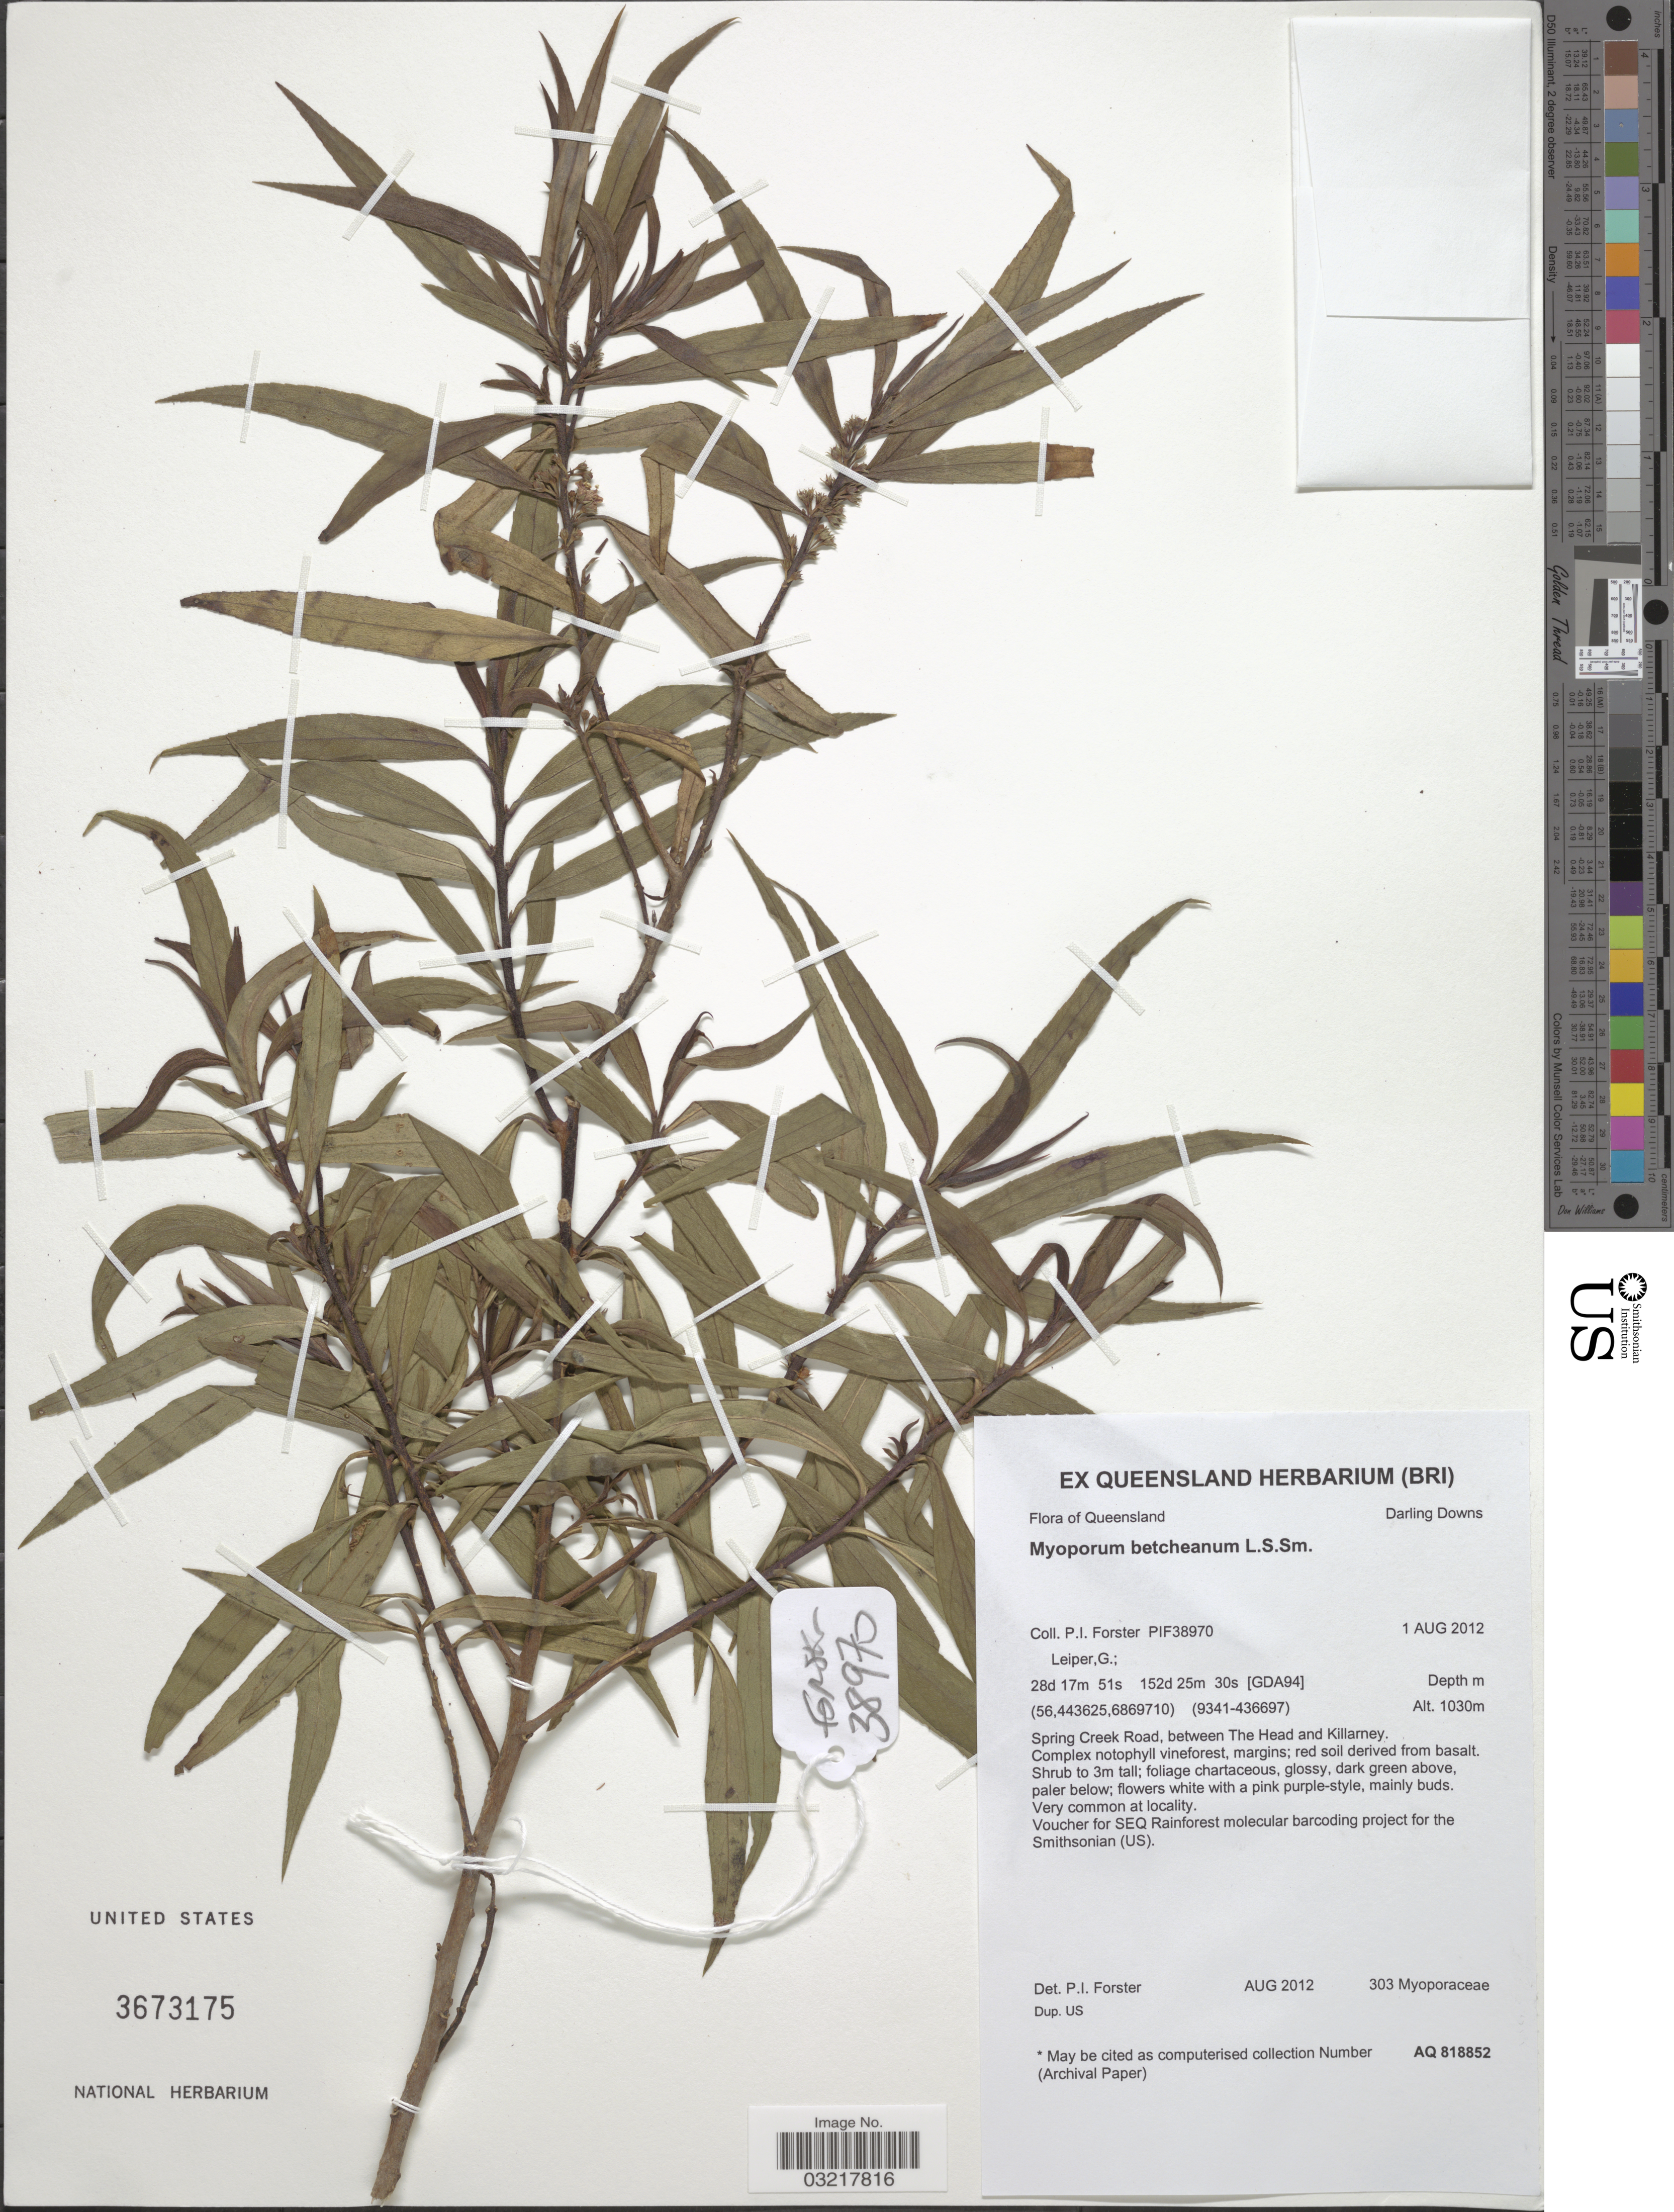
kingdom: Plantae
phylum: Tracheophyta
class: Magnoliopsida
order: Lamiales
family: Scrophulariaceae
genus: Myoporum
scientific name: Myoporum betcheanum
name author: L.S. Sm.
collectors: P. Forster & G. Leiper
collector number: PIF38970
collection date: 2012-08-01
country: Australia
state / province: Queensland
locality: Darling Downs. Spring Creek Road, between The Head and Killarney. [GDA94].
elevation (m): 1030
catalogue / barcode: US 3673175